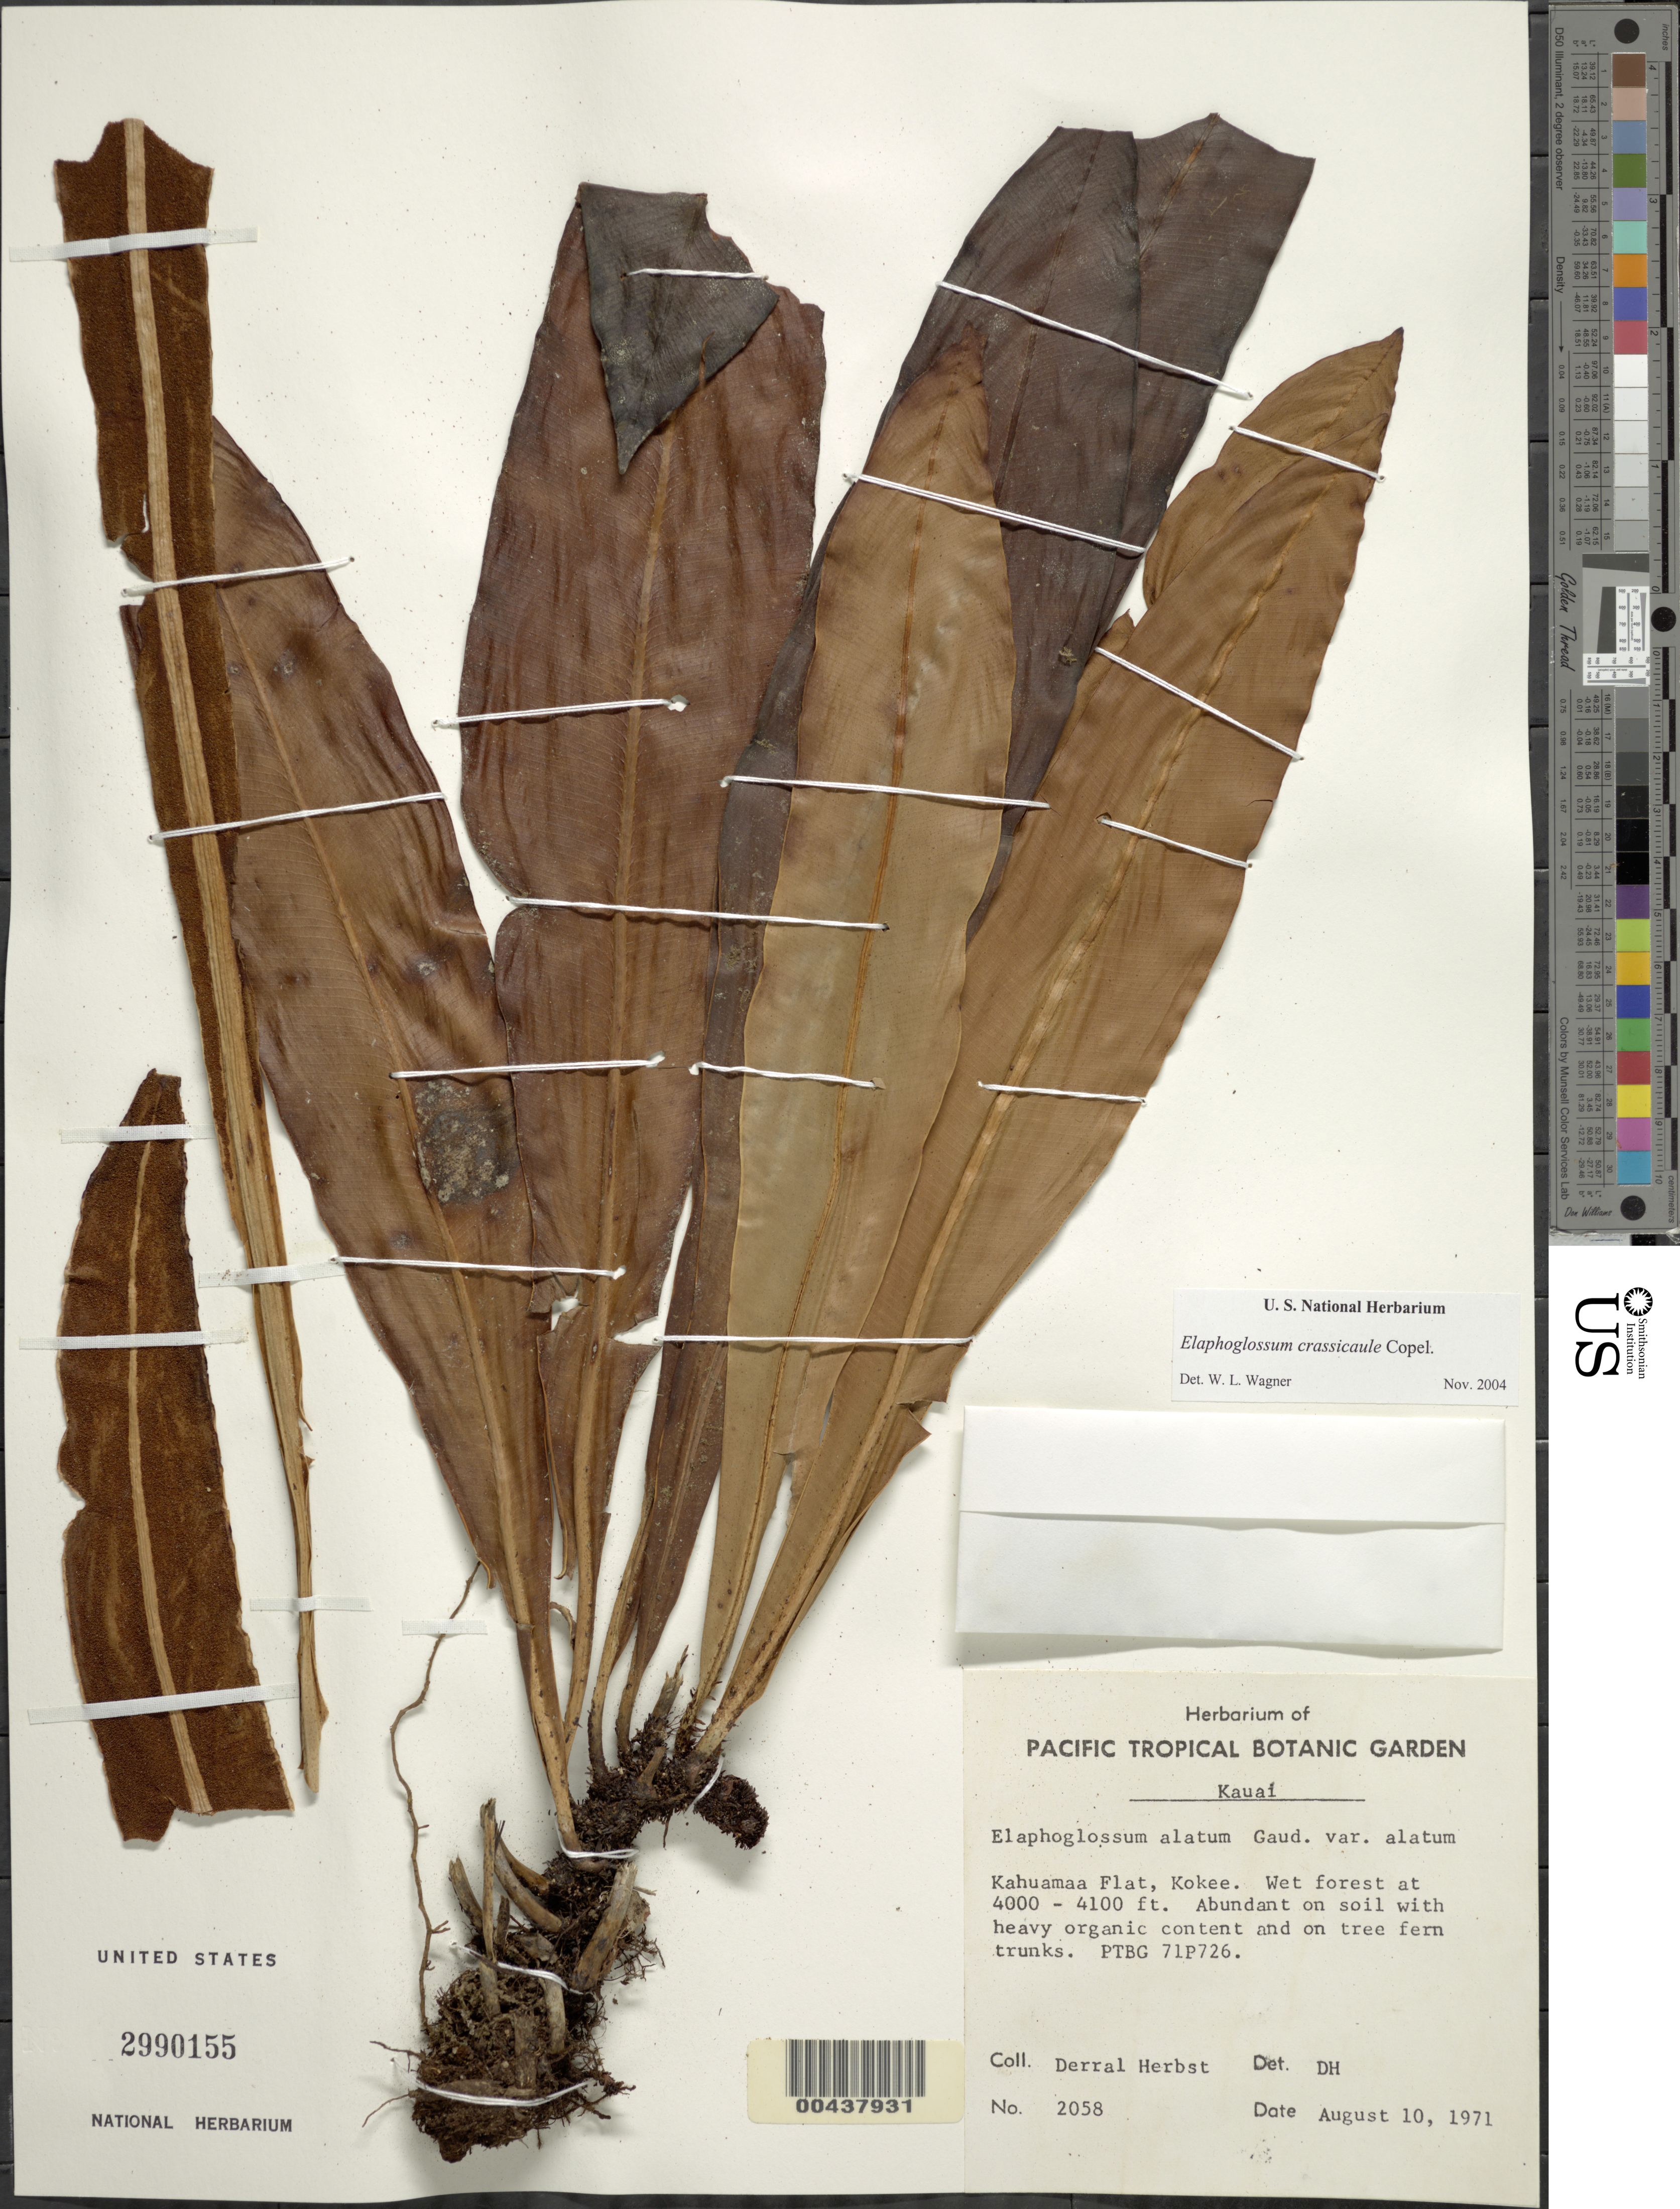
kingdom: Plantae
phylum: Tracheophyta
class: Polypodiopsida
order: Polypodiales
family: Dryopteridaceae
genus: Elaphoglossum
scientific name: Elaphoglossum crassicaule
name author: Copel.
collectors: D. R. Herbst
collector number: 2058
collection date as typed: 10 Aug 1971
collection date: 1971-08-10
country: United States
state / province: Hawaii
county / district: Kauai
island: Kaua'i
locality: Kahuamaa Flat, Kokee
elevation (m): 1219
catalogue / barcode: US 2990155